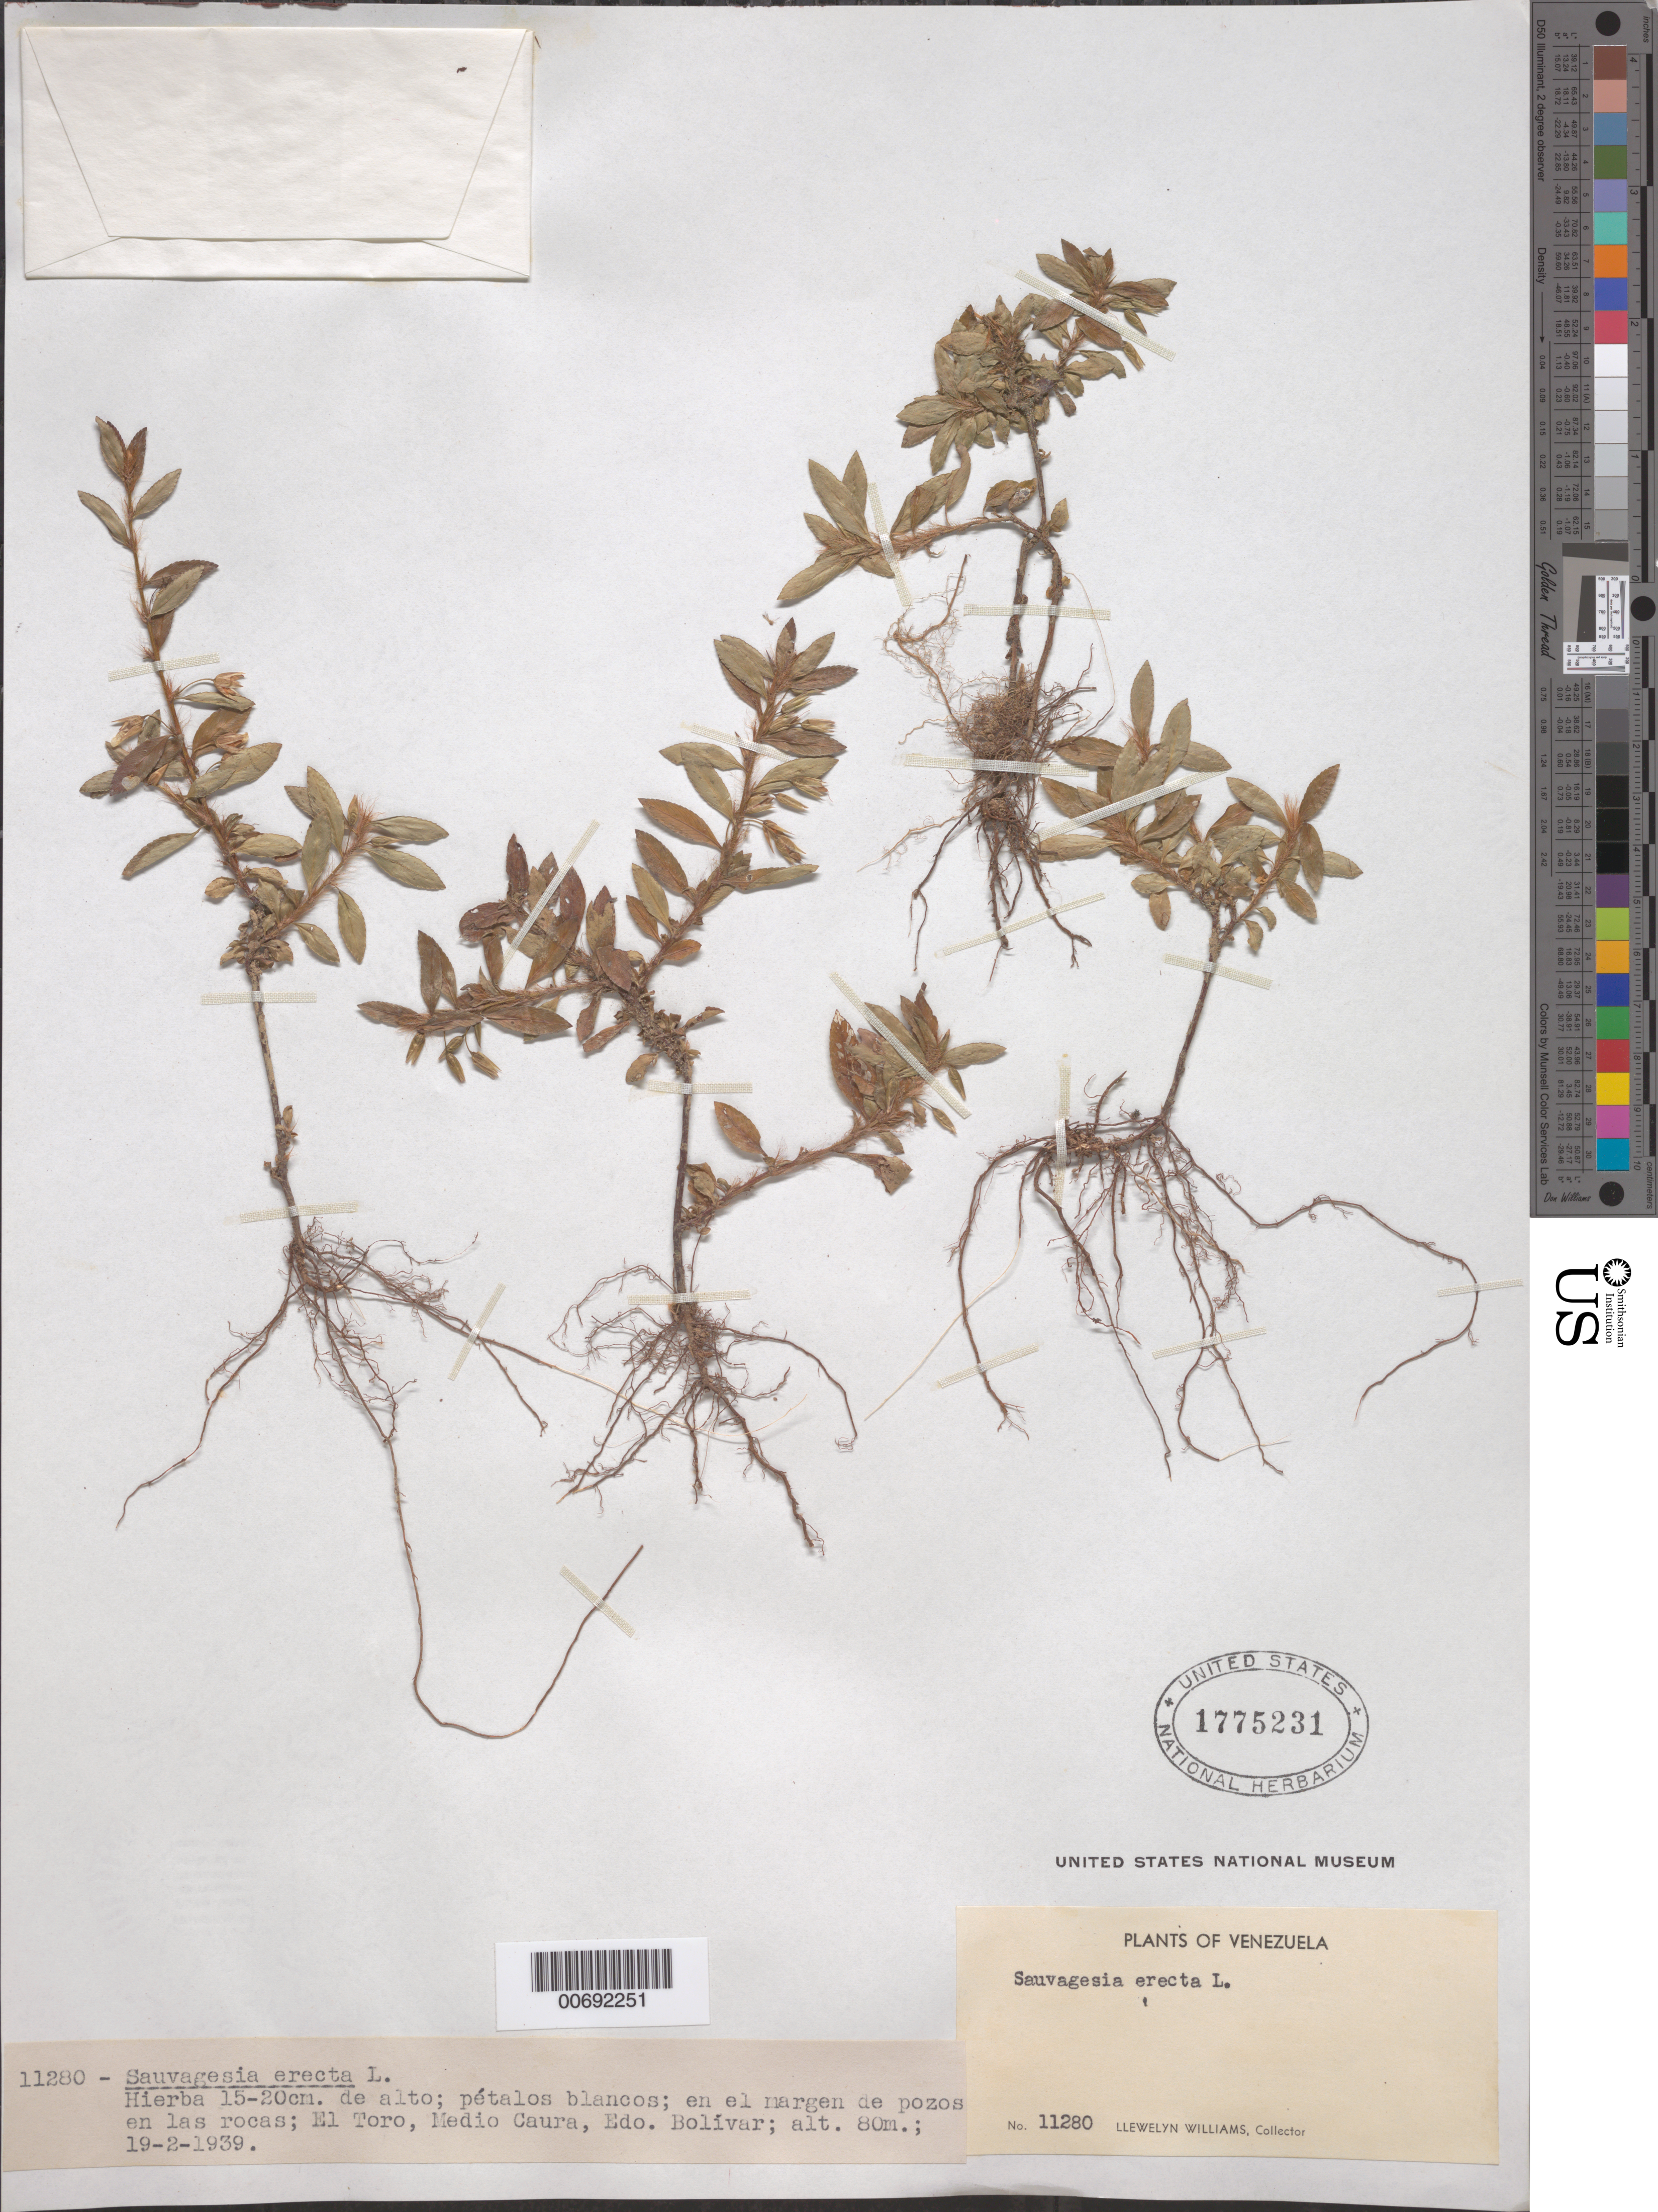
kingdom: Plantae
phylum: Tracheophyta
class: Magnoliopsida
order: Malpighiales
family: Ochnaceae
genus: Sauvagesia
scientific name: Sauvagesia erecta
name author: L.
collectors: Ll. Williams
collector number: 11280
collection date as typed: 19-Feb-39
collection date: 1939-02-19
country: Venezuela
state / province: Bolívar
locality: El Toro, Medio Caura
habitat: Margen de pozos en las rocas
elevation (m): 80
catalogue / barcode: US 1775231